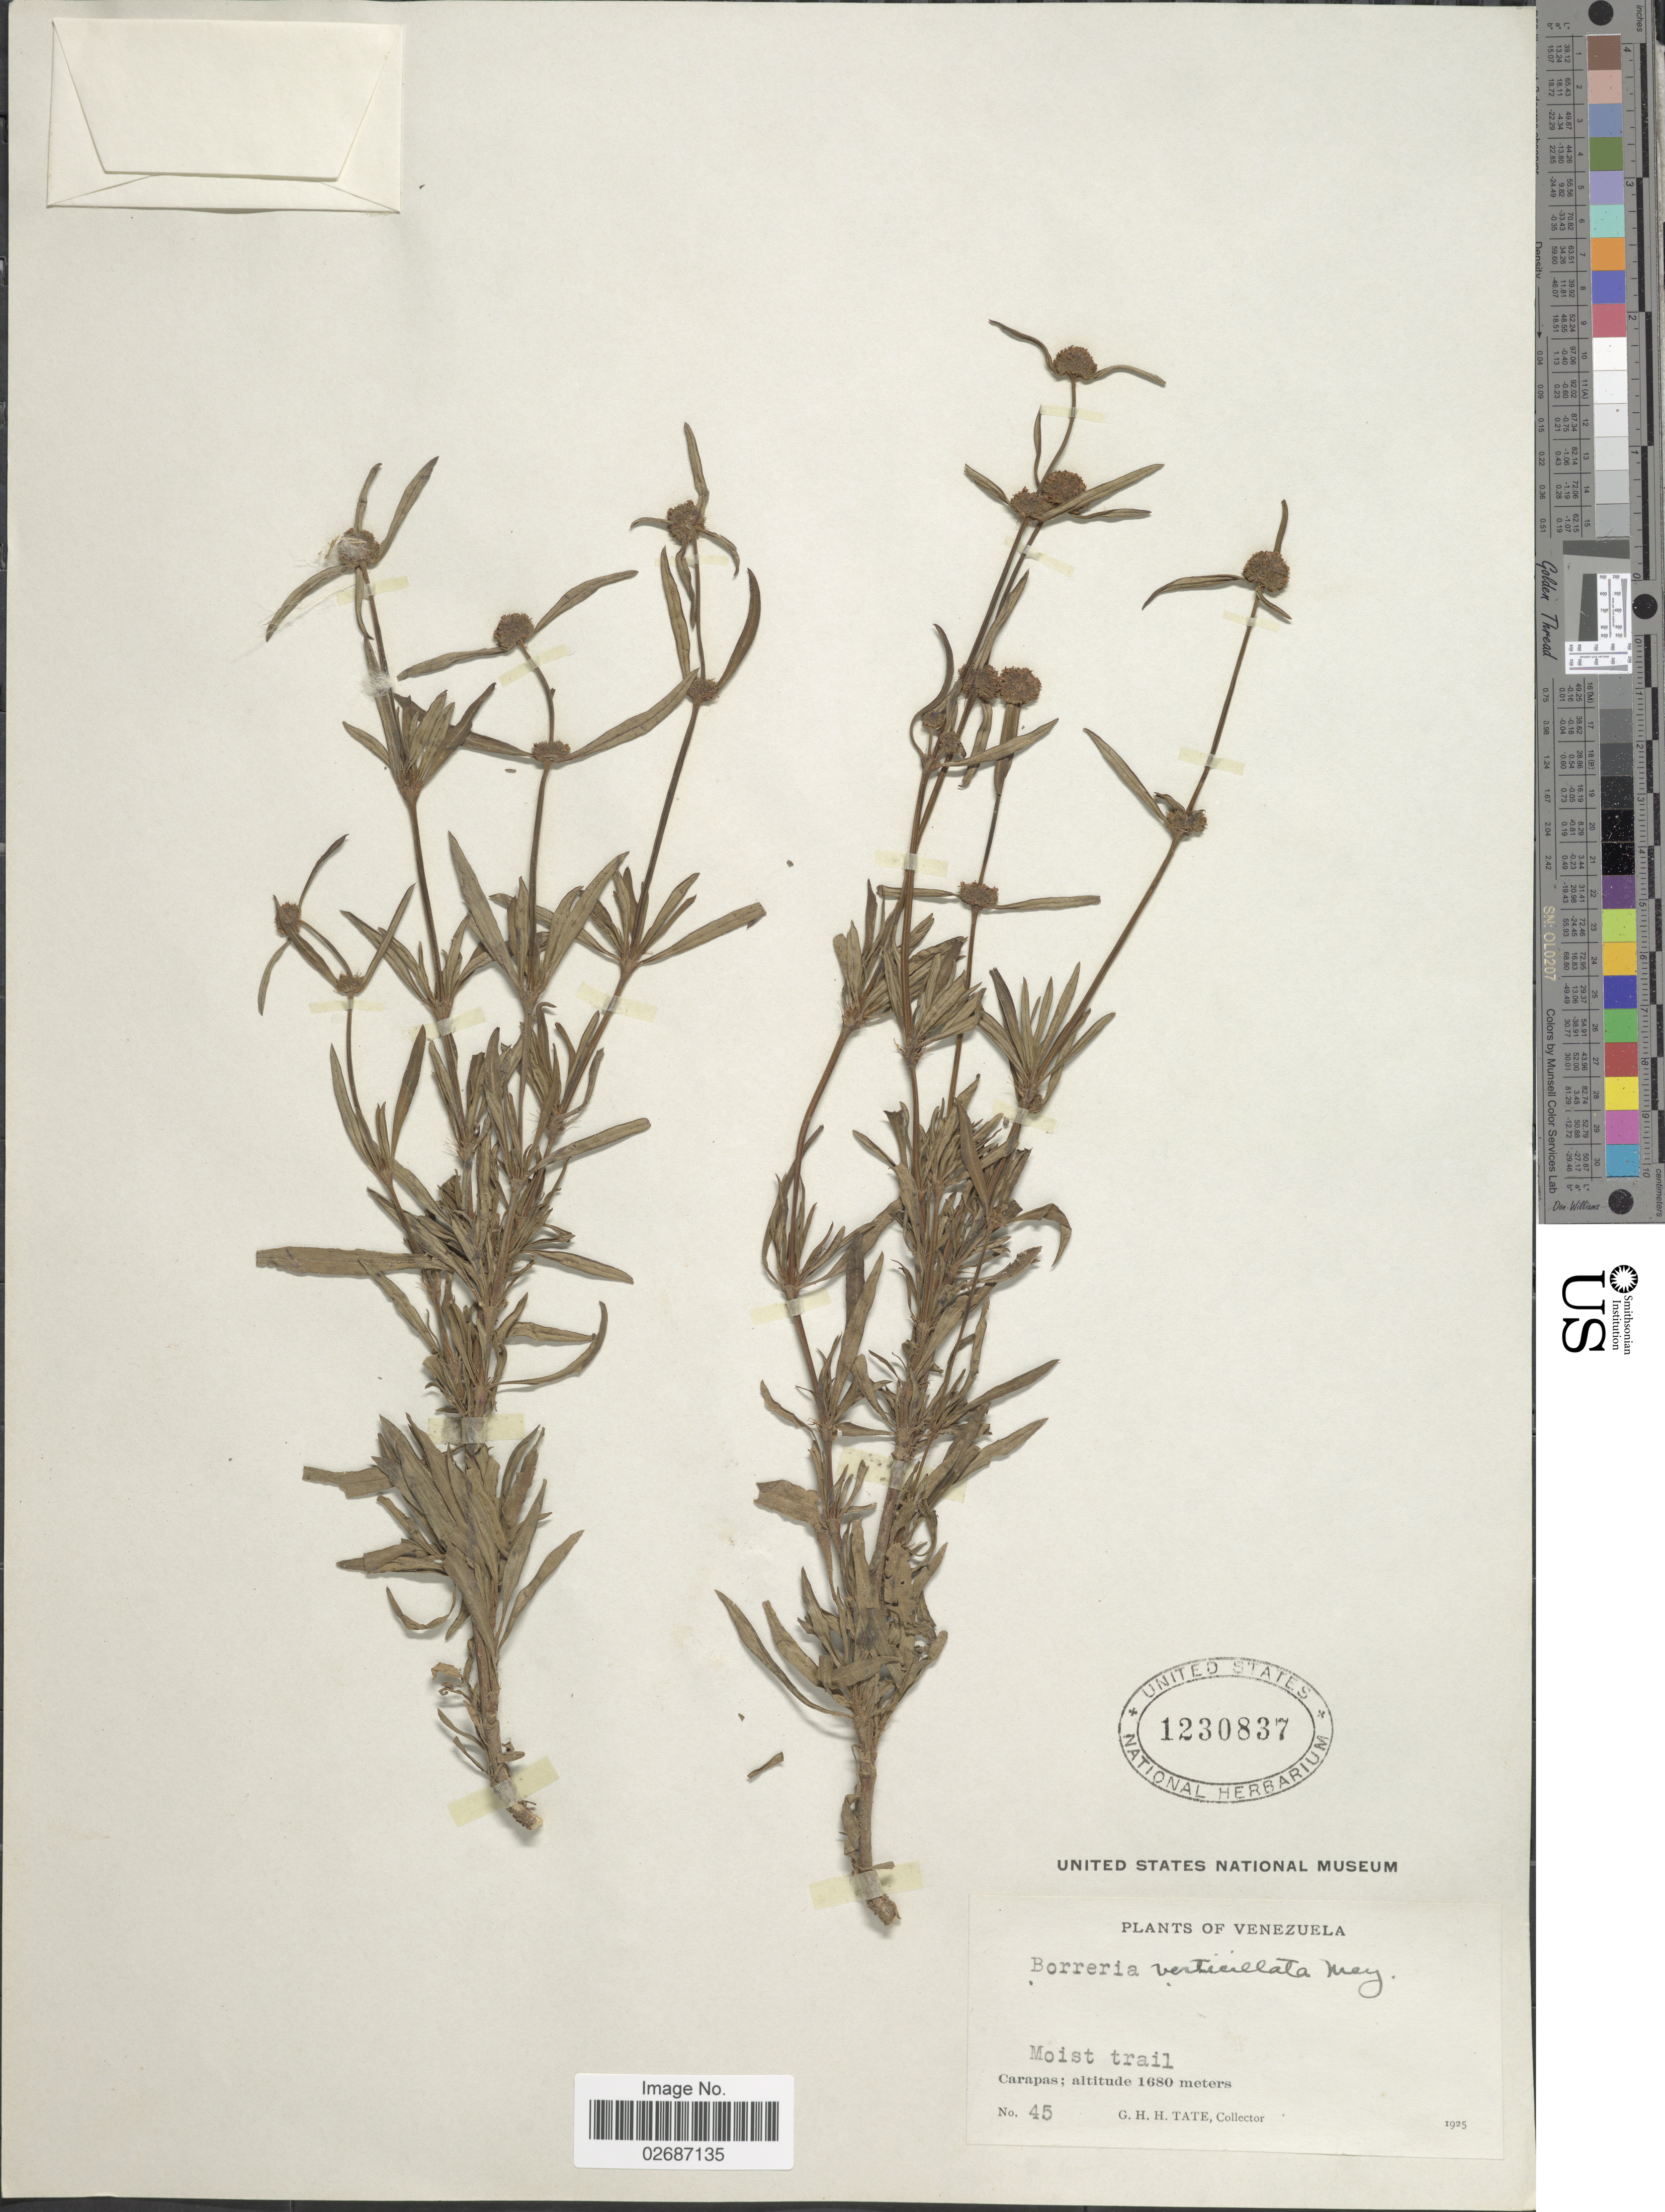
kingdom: Plantae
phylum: Tracheophyta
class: Magnoliopsida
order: Gentianales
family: Rubiaceae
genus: Borreria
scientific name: Borreria verticillata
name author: (L.) G. Mey.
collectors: G. H. H.Tate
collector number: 45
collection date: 1925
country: Venezuela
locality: Moist trail, Carapas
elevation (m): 1680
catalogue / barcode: US 1230837